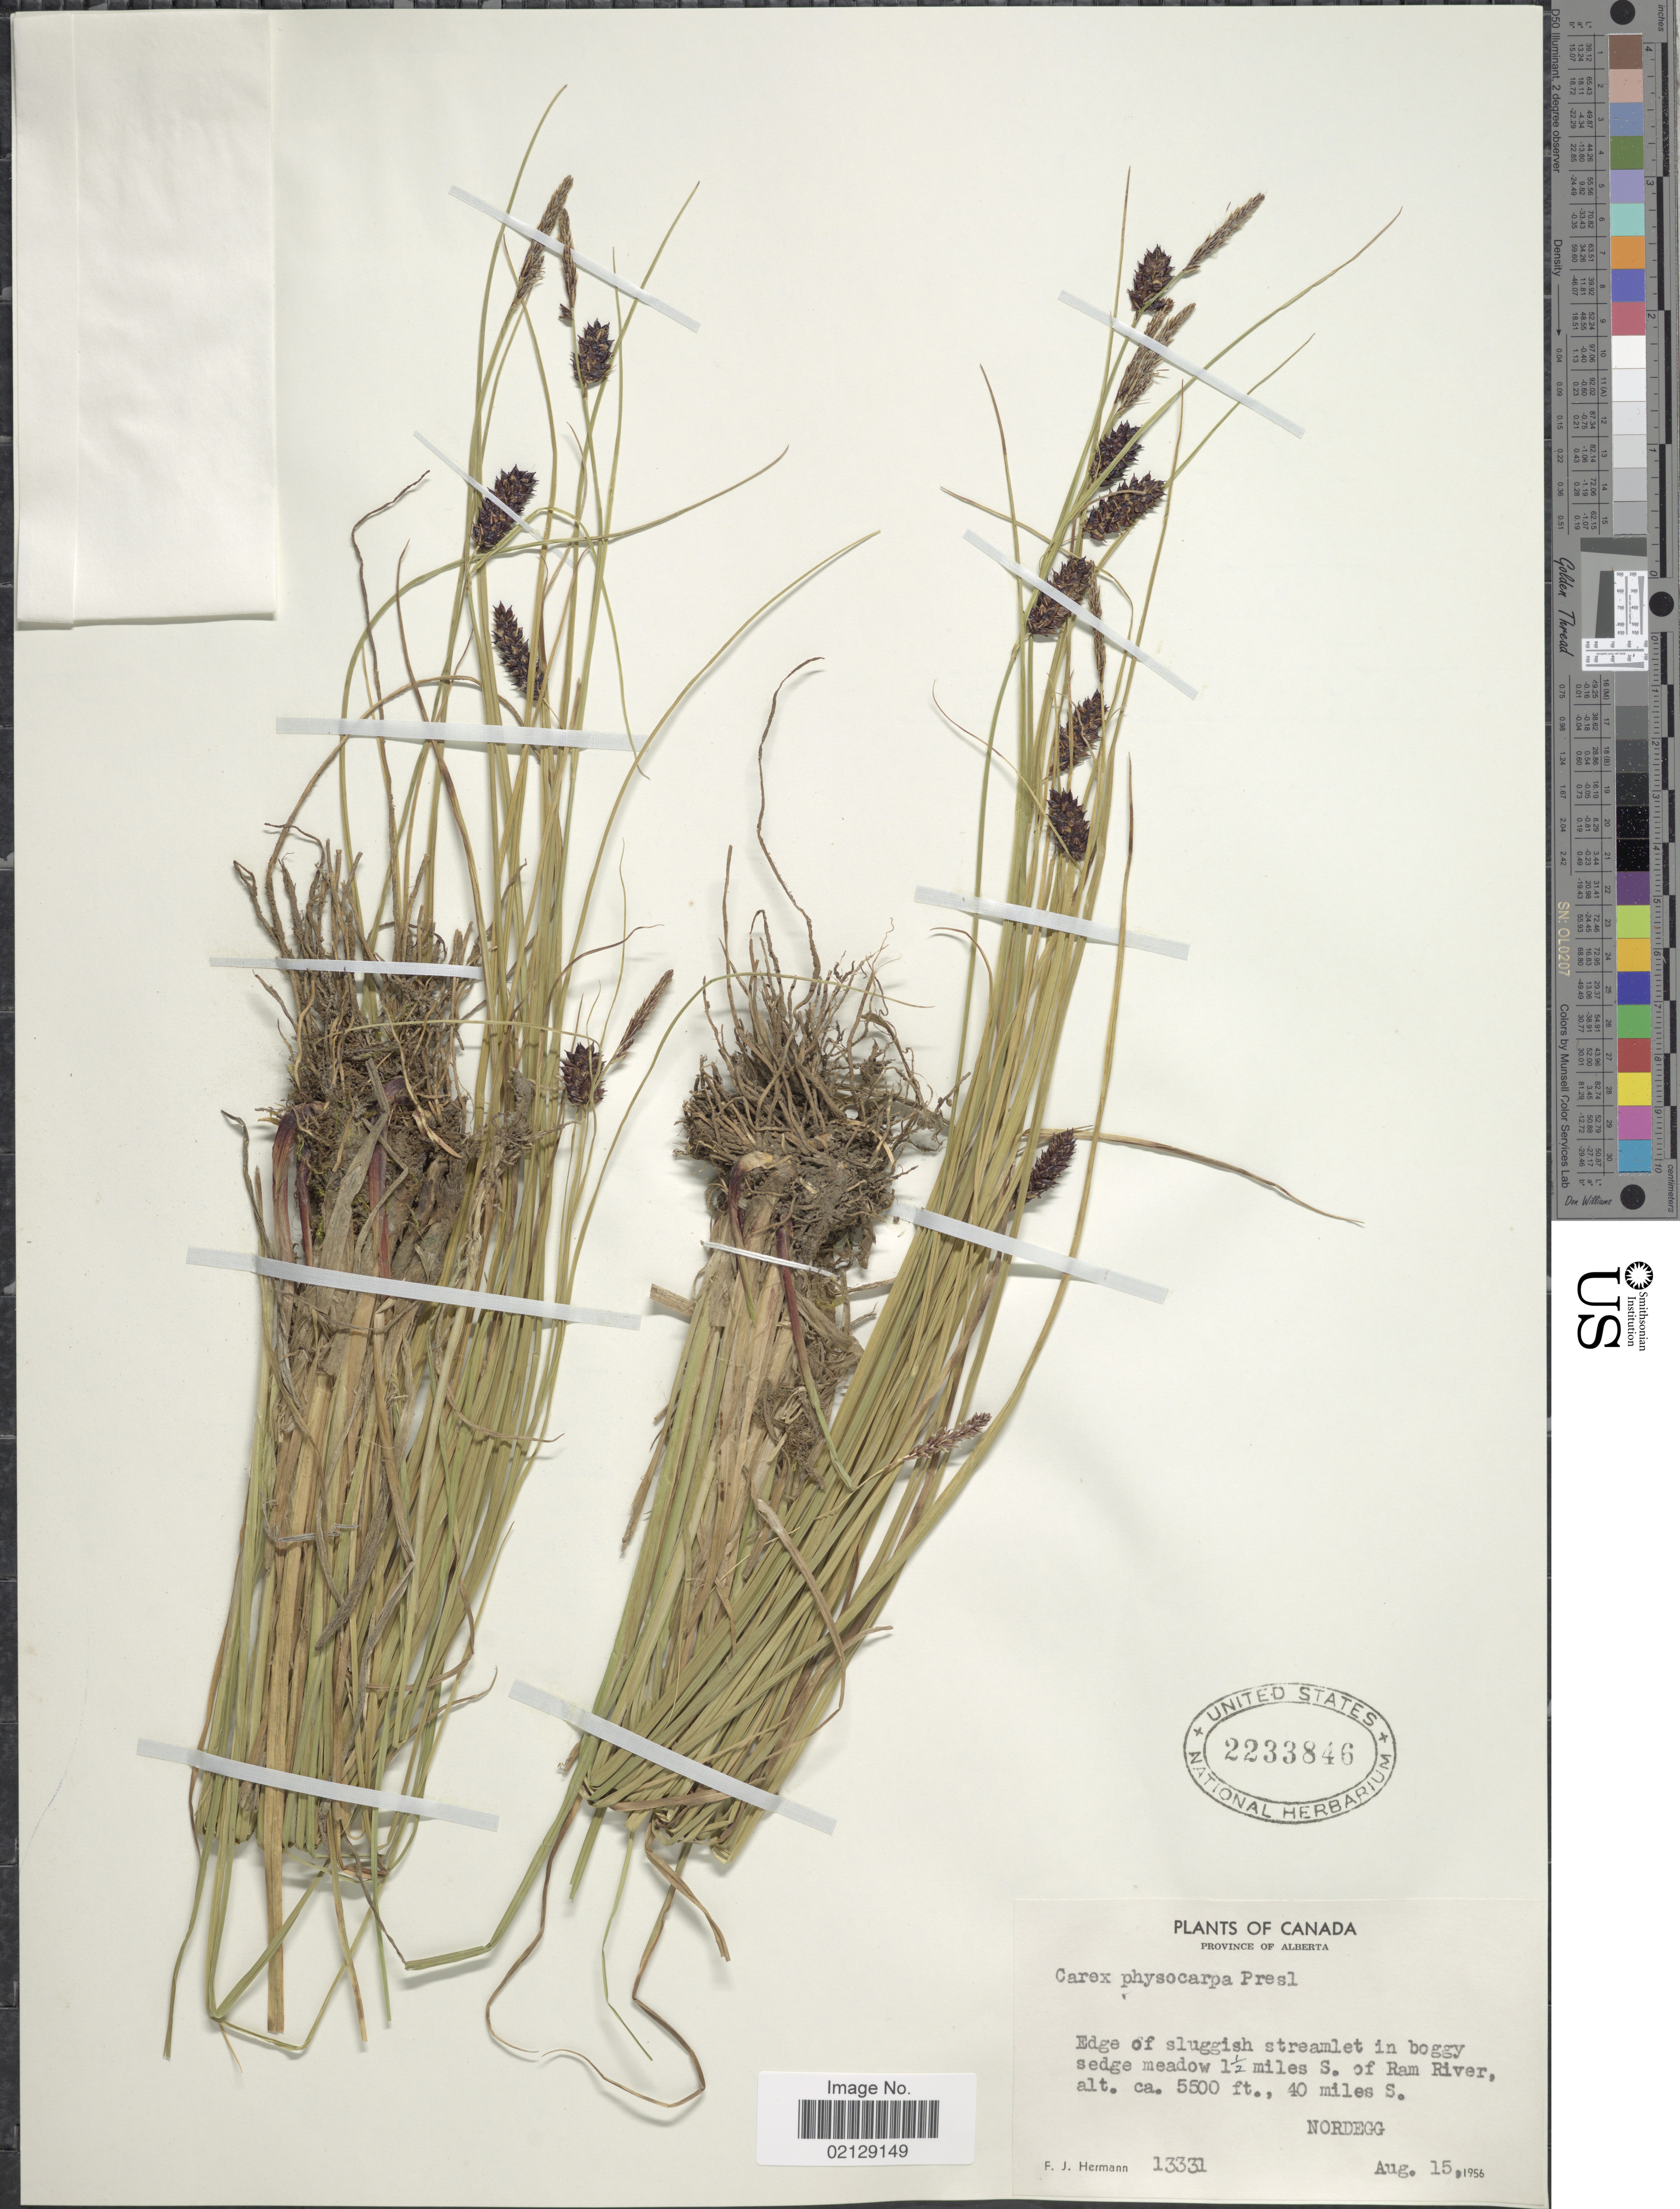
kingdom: Plantae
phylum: Tracheophyta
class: Liliopsida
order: Poales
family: Cyperaceae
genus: Carex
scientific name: Carex saxatilis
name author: L.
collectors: F. J. Hermann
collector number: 13331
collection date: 1956-08-15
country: Canada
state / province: Alberta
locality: Province of Alberta, Edge of sluggish streamlet in boggy sedge meadow 1½ miles S., Ram River, 40 miles S. Nordegg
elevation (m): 1676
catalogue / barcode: US 2233846